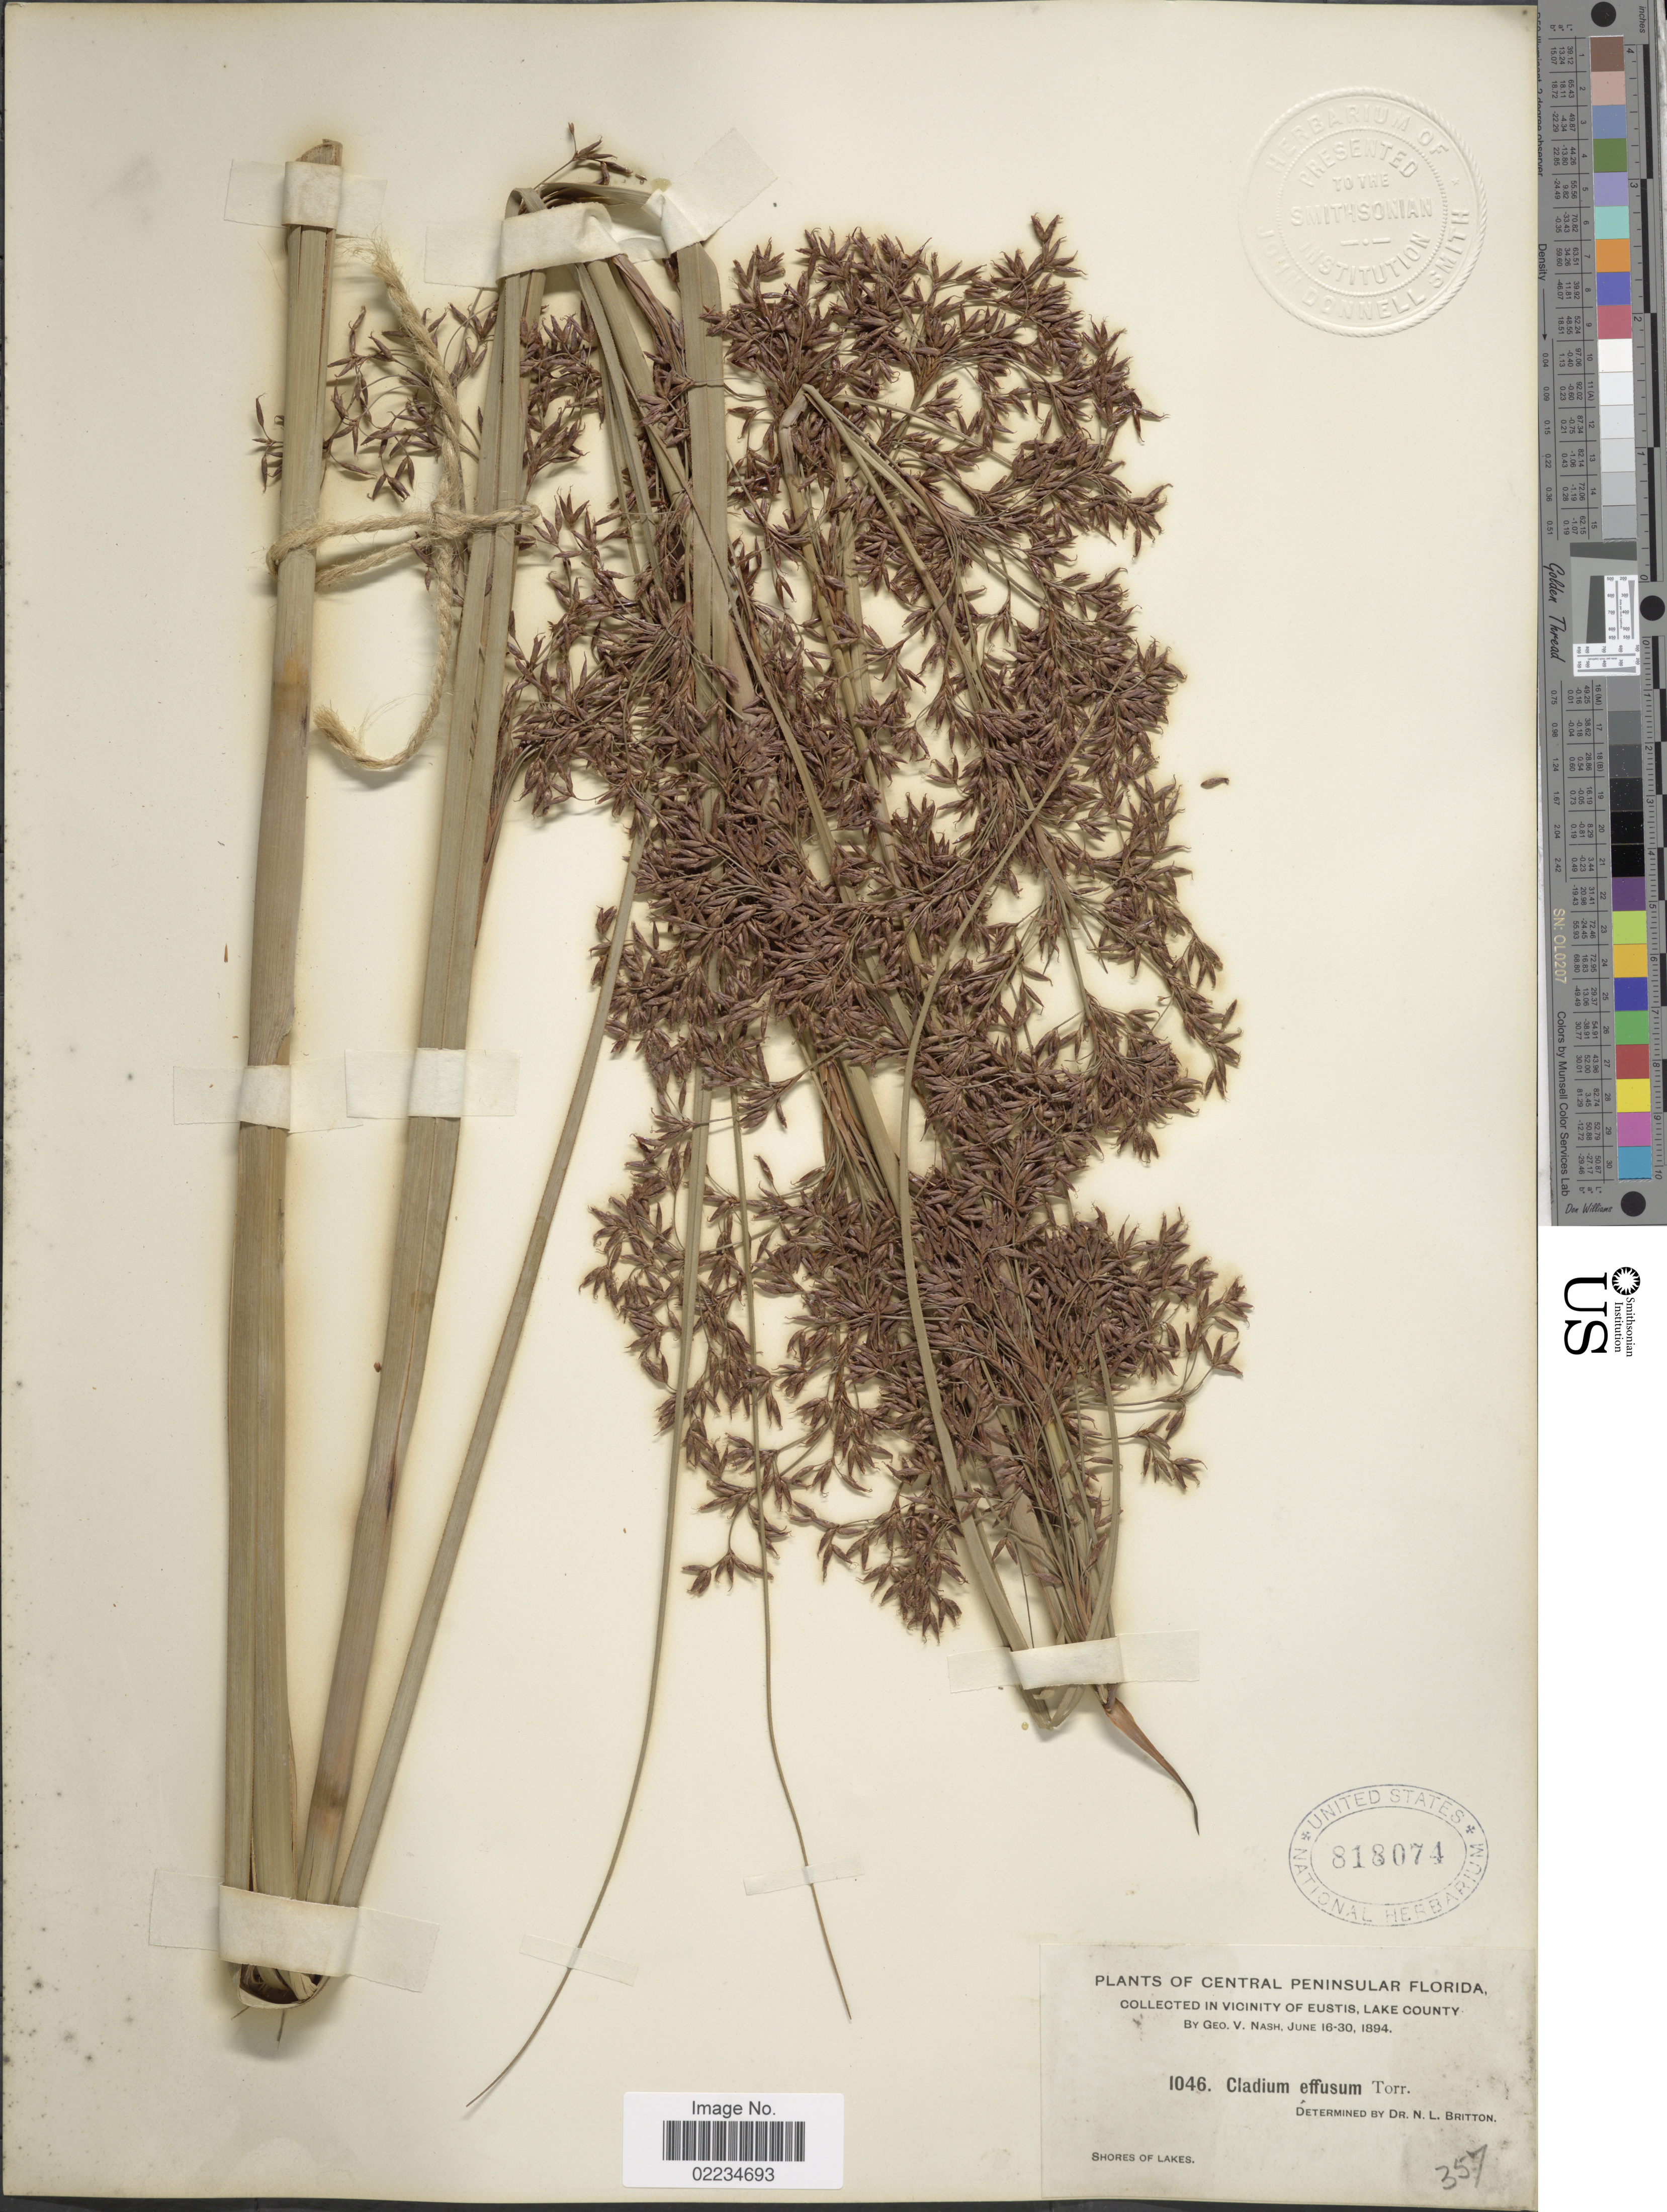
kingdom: Plantae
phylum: Tracheophyta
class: Liliopsida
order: Poales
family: Cyperaceae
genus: Cladium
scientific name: Cladium jamaicense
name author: Crantz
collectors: G. V. Nash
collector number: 1046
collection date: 1894-06-16/1894-06-30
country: United States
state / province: Florida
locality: Central Peninsular Florida, In Vicinity of Eustis, Lake County, Shores of Lakes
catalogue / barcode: US 818074